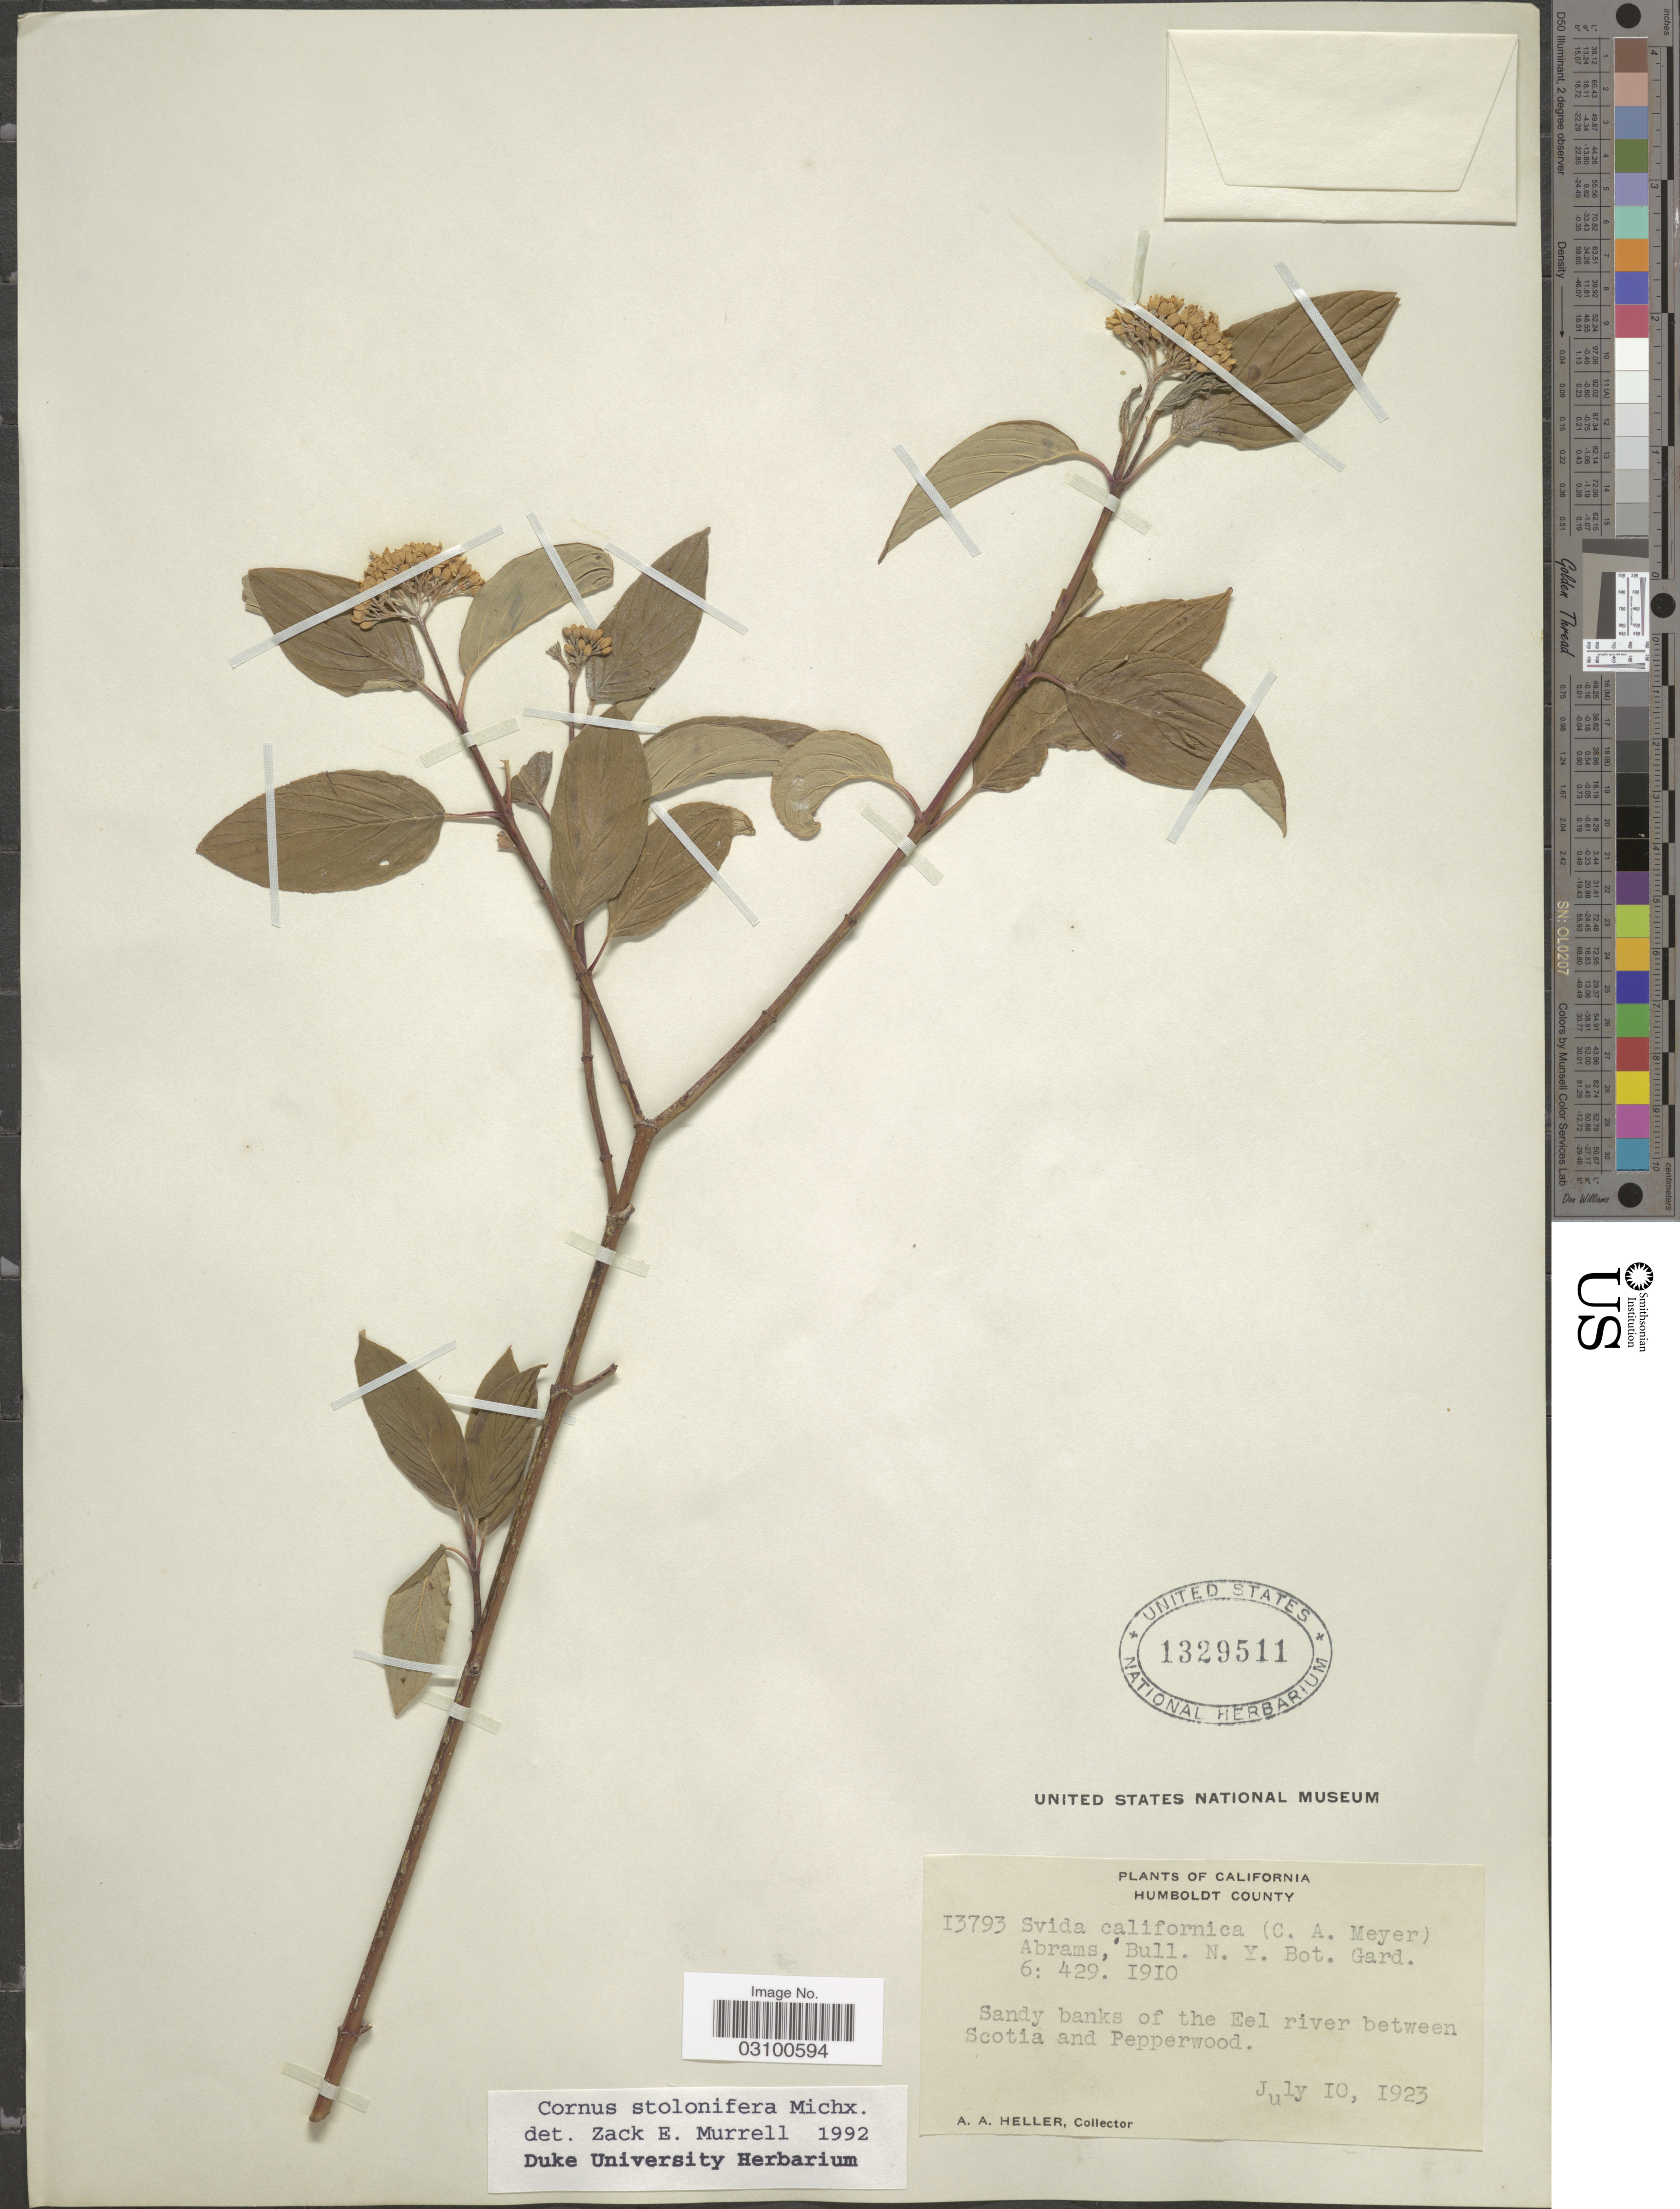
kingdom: Plantae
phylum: Tracheophyta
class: Magnoliopsida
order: Cornales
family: Cornaceae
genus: Cornus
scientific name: Cornus sericea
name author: L.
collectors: A. A. Heller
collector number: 13793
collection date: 1923-07-10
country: United States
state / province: California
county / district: Humboldt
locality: Humboldt County. Sandy banks of the Eel river between Scotia and Pepperwood.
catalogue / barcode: US 1329511